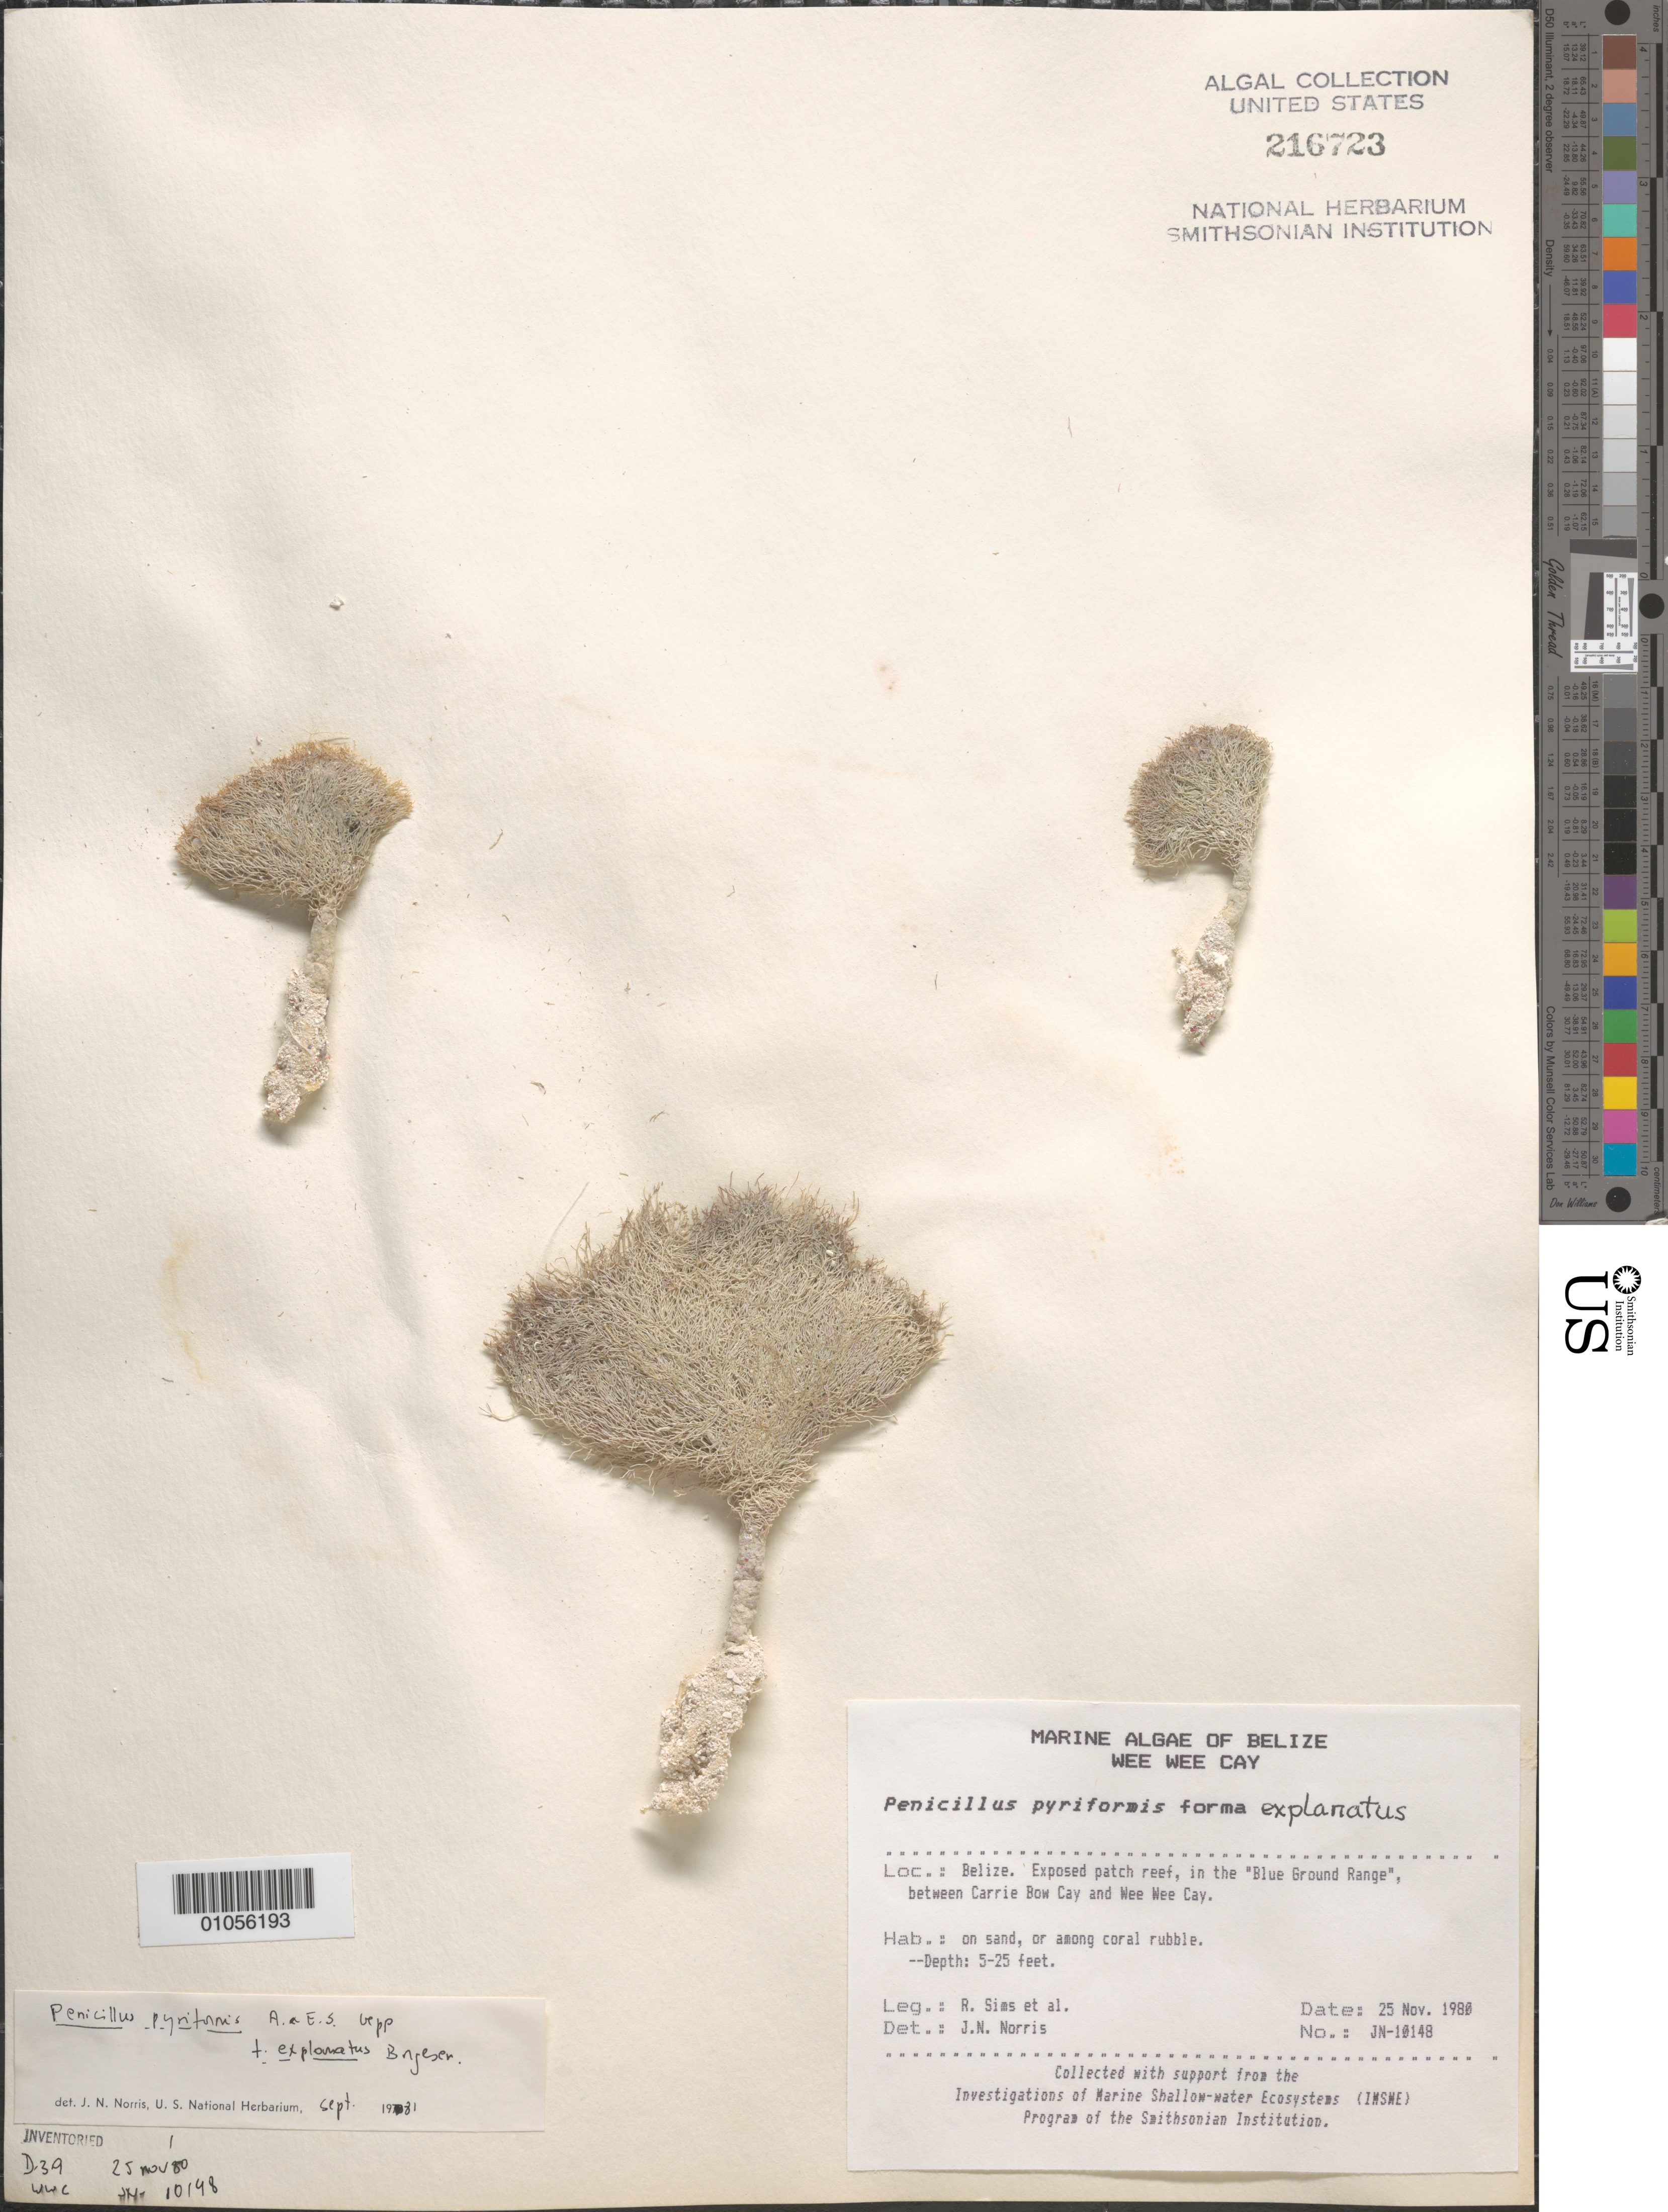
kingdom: Plantae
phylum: Chlorophyta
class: Ulvophyceae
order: Bryopsidales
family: Udoteaceae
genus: Penicillus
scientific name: Penicillus pyriformis f. explanatus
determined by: Norris, James N.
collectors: R. H. Sims & et al.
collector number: JN-10148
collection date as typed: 25 Nov 1980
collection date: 1980-11-25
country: Belize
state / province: Stann Creek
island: Wee Wee Cay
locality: Blue Ground Range, between Carrie Bow Cay and Wee Wee Cay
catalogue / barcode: US 216723